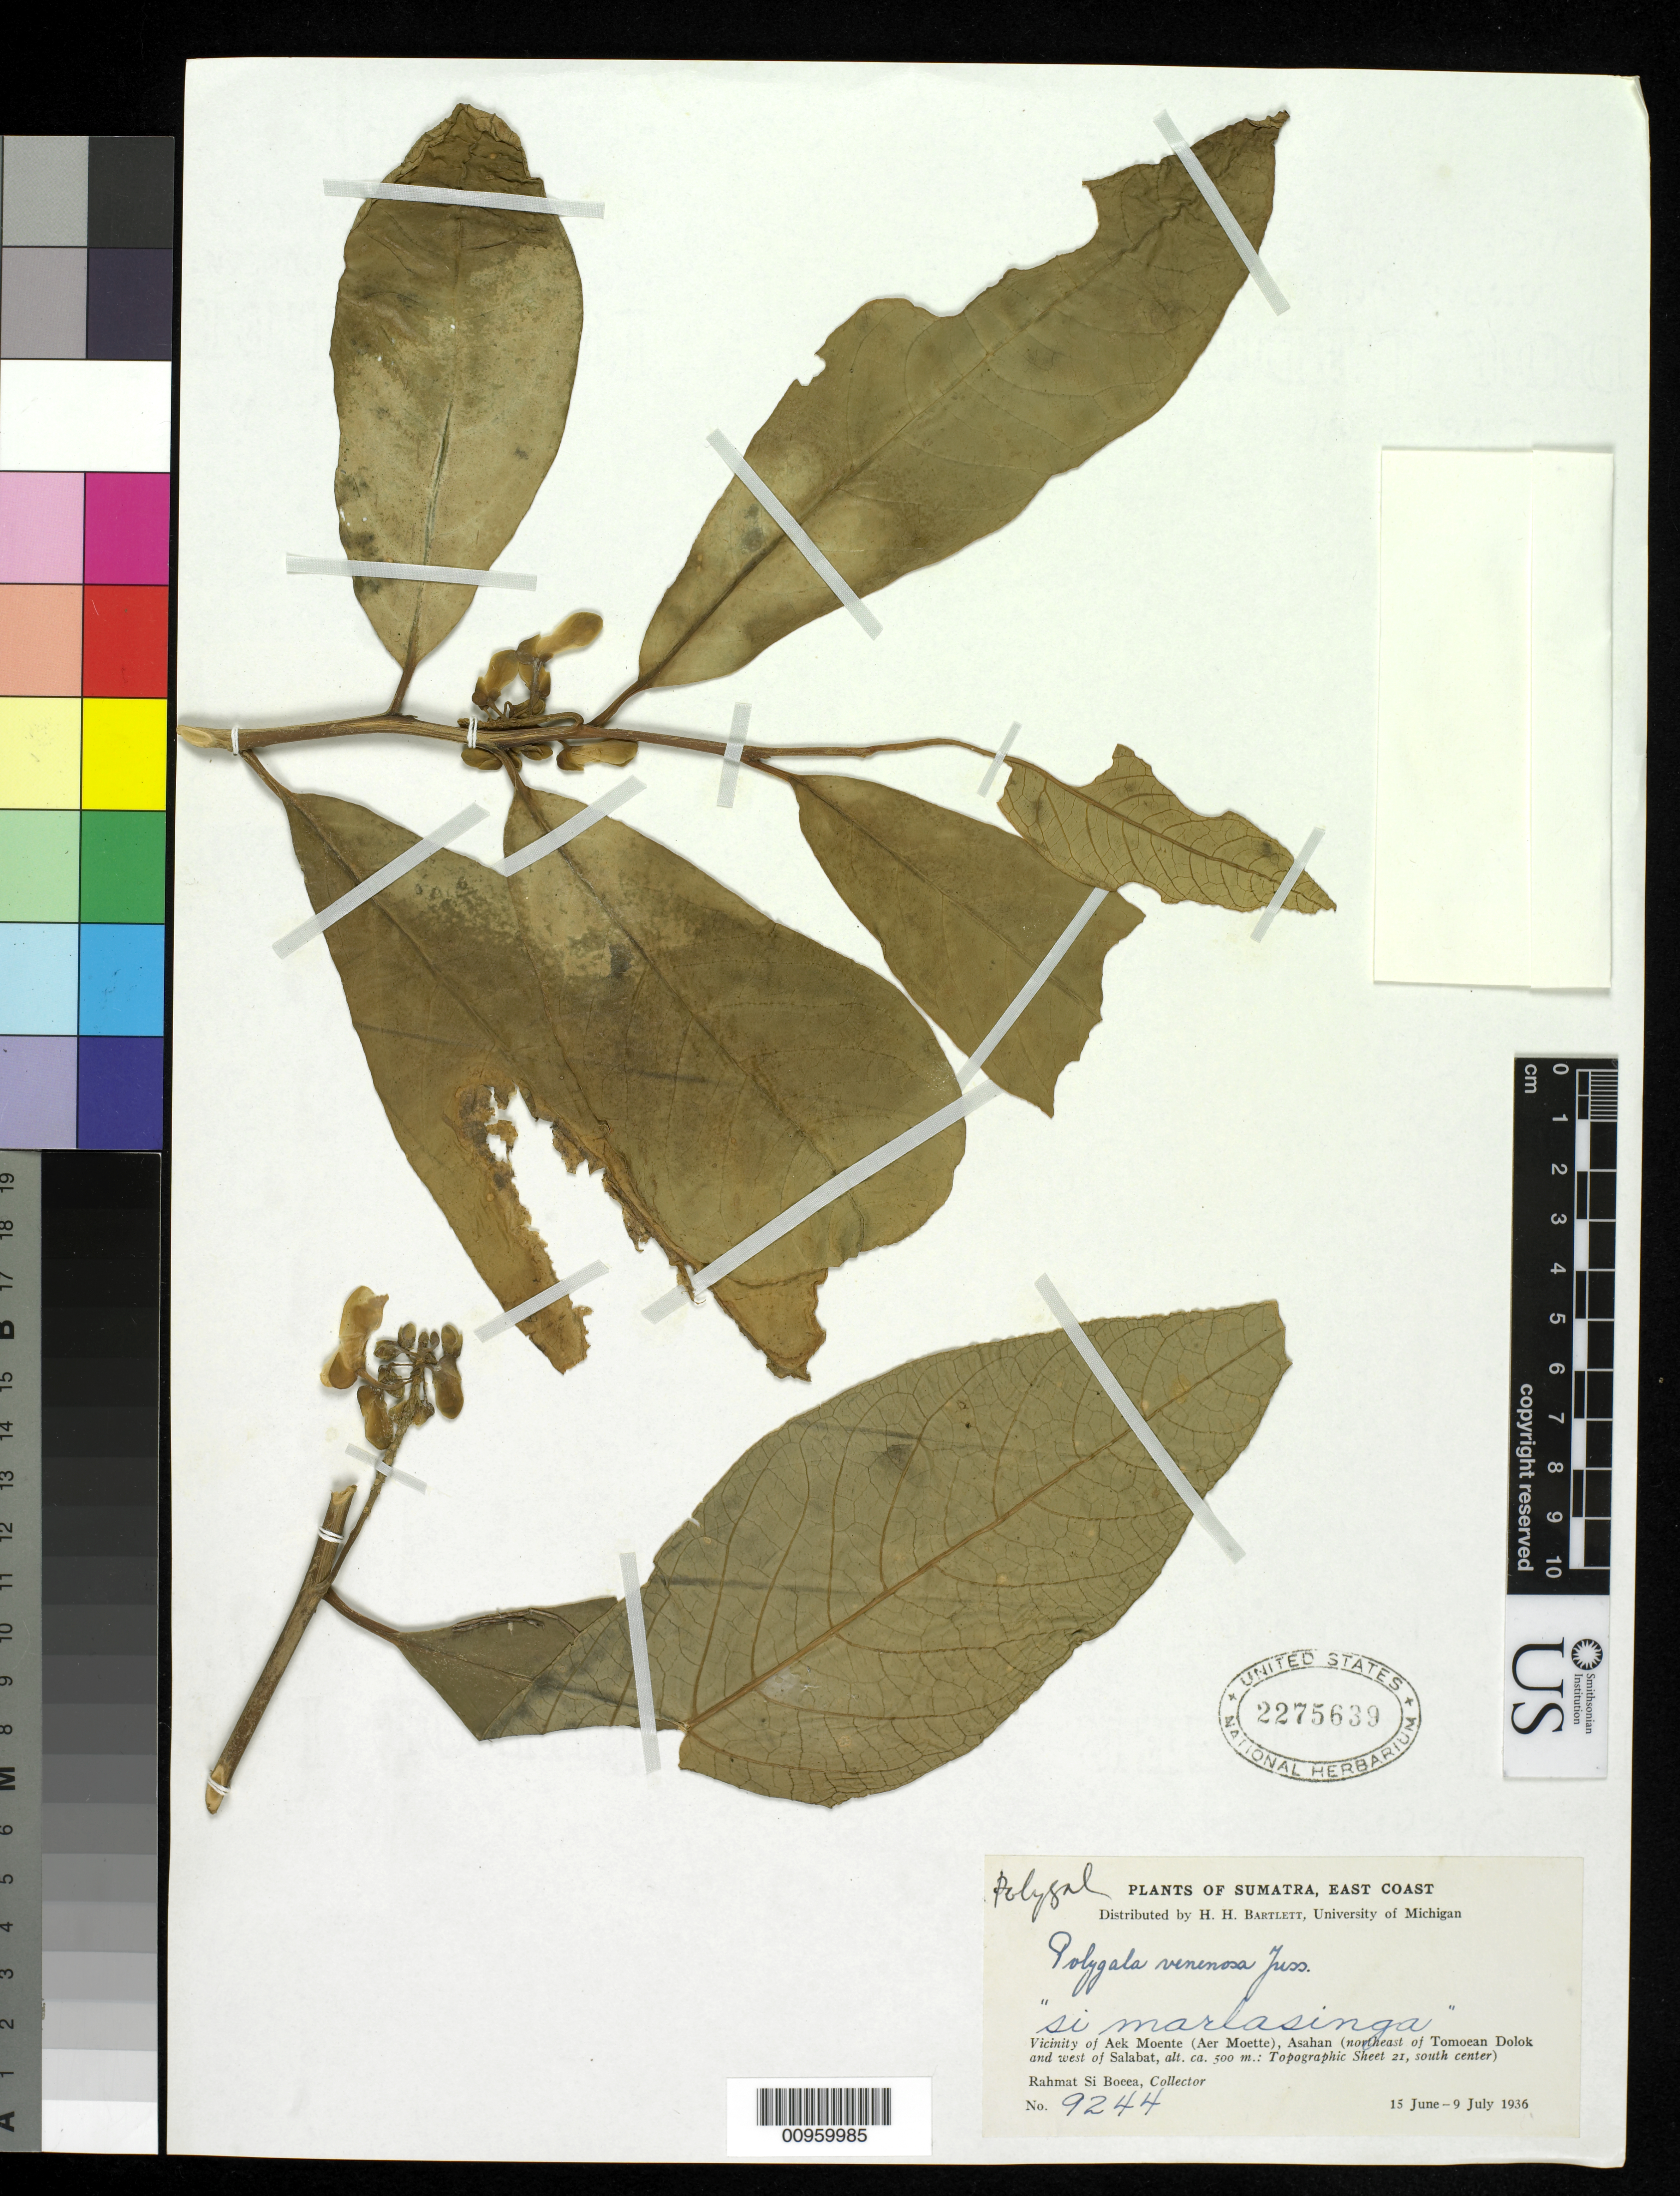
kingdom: Plantae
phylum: Tracheophyta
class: Magnoliopsida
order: Fabales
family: Polygalaceae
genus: Polygala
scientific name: Polygala venenosa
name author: Juss. ex Poir.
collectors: Rahmat Si Boeea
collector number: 9244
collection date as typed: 15 Jun 1936 to 09 Jul 1936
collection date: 1936-06-15/1936-07-09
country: Indonesia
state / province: Sumatra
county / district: Aceh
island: Sumatra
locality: Aek Moente (Aer Moette), Asahan (NE of Tomoean Dolok and W of Salabat). North Sumatra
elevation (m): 500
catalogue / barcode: US 2275639